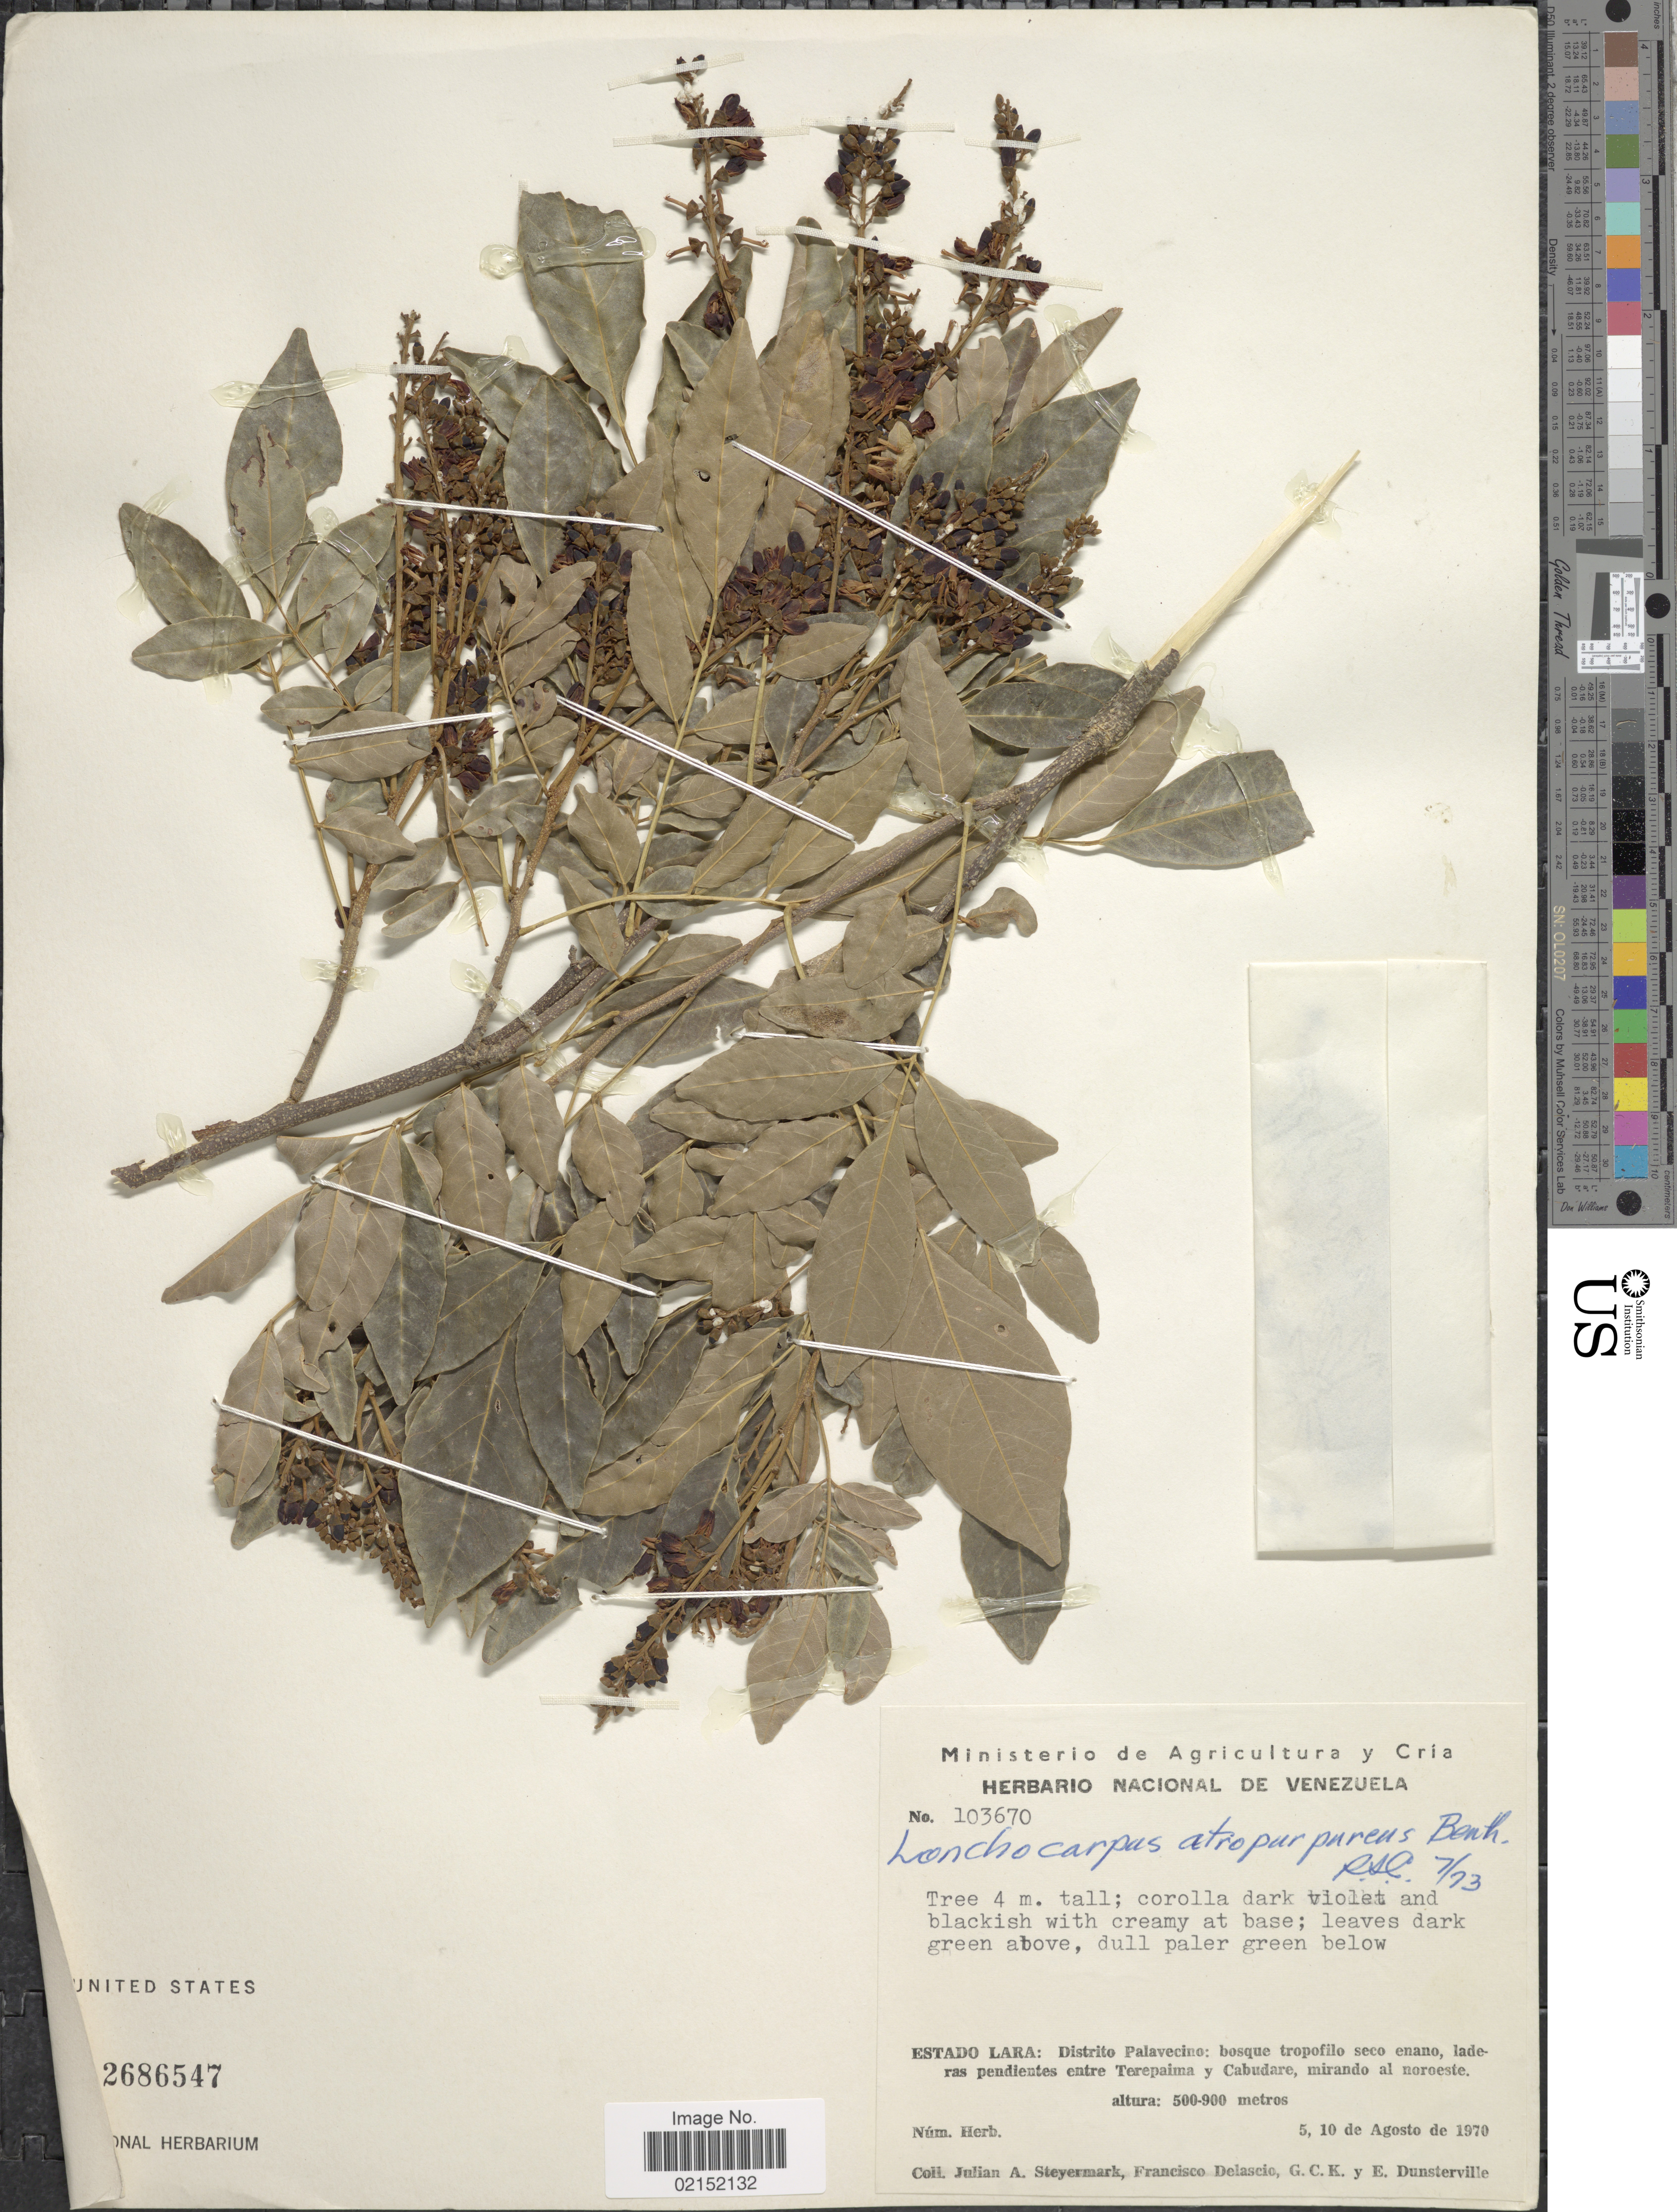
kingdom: Plantae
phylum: Tracheophyta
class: Magnoliopsida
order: Fabales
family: Fabaceae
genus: Lonchocarpus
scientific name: Lonchocarpus atropurpureus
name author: Benth.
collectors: J. Steyermark, F. Delascio, G. C. K. Dunsterville & E. Dunsterville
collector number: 103670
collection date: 1970-08-05/1970-08-10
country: Venezuela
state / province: Lara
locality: Estado Lara: Distrito Palavecino: bosque tropofilo seco enano, laderas pendientes entre Terepaima y Cabudare, mirando al Noroeste.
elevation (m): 500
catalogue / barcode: US 2686547